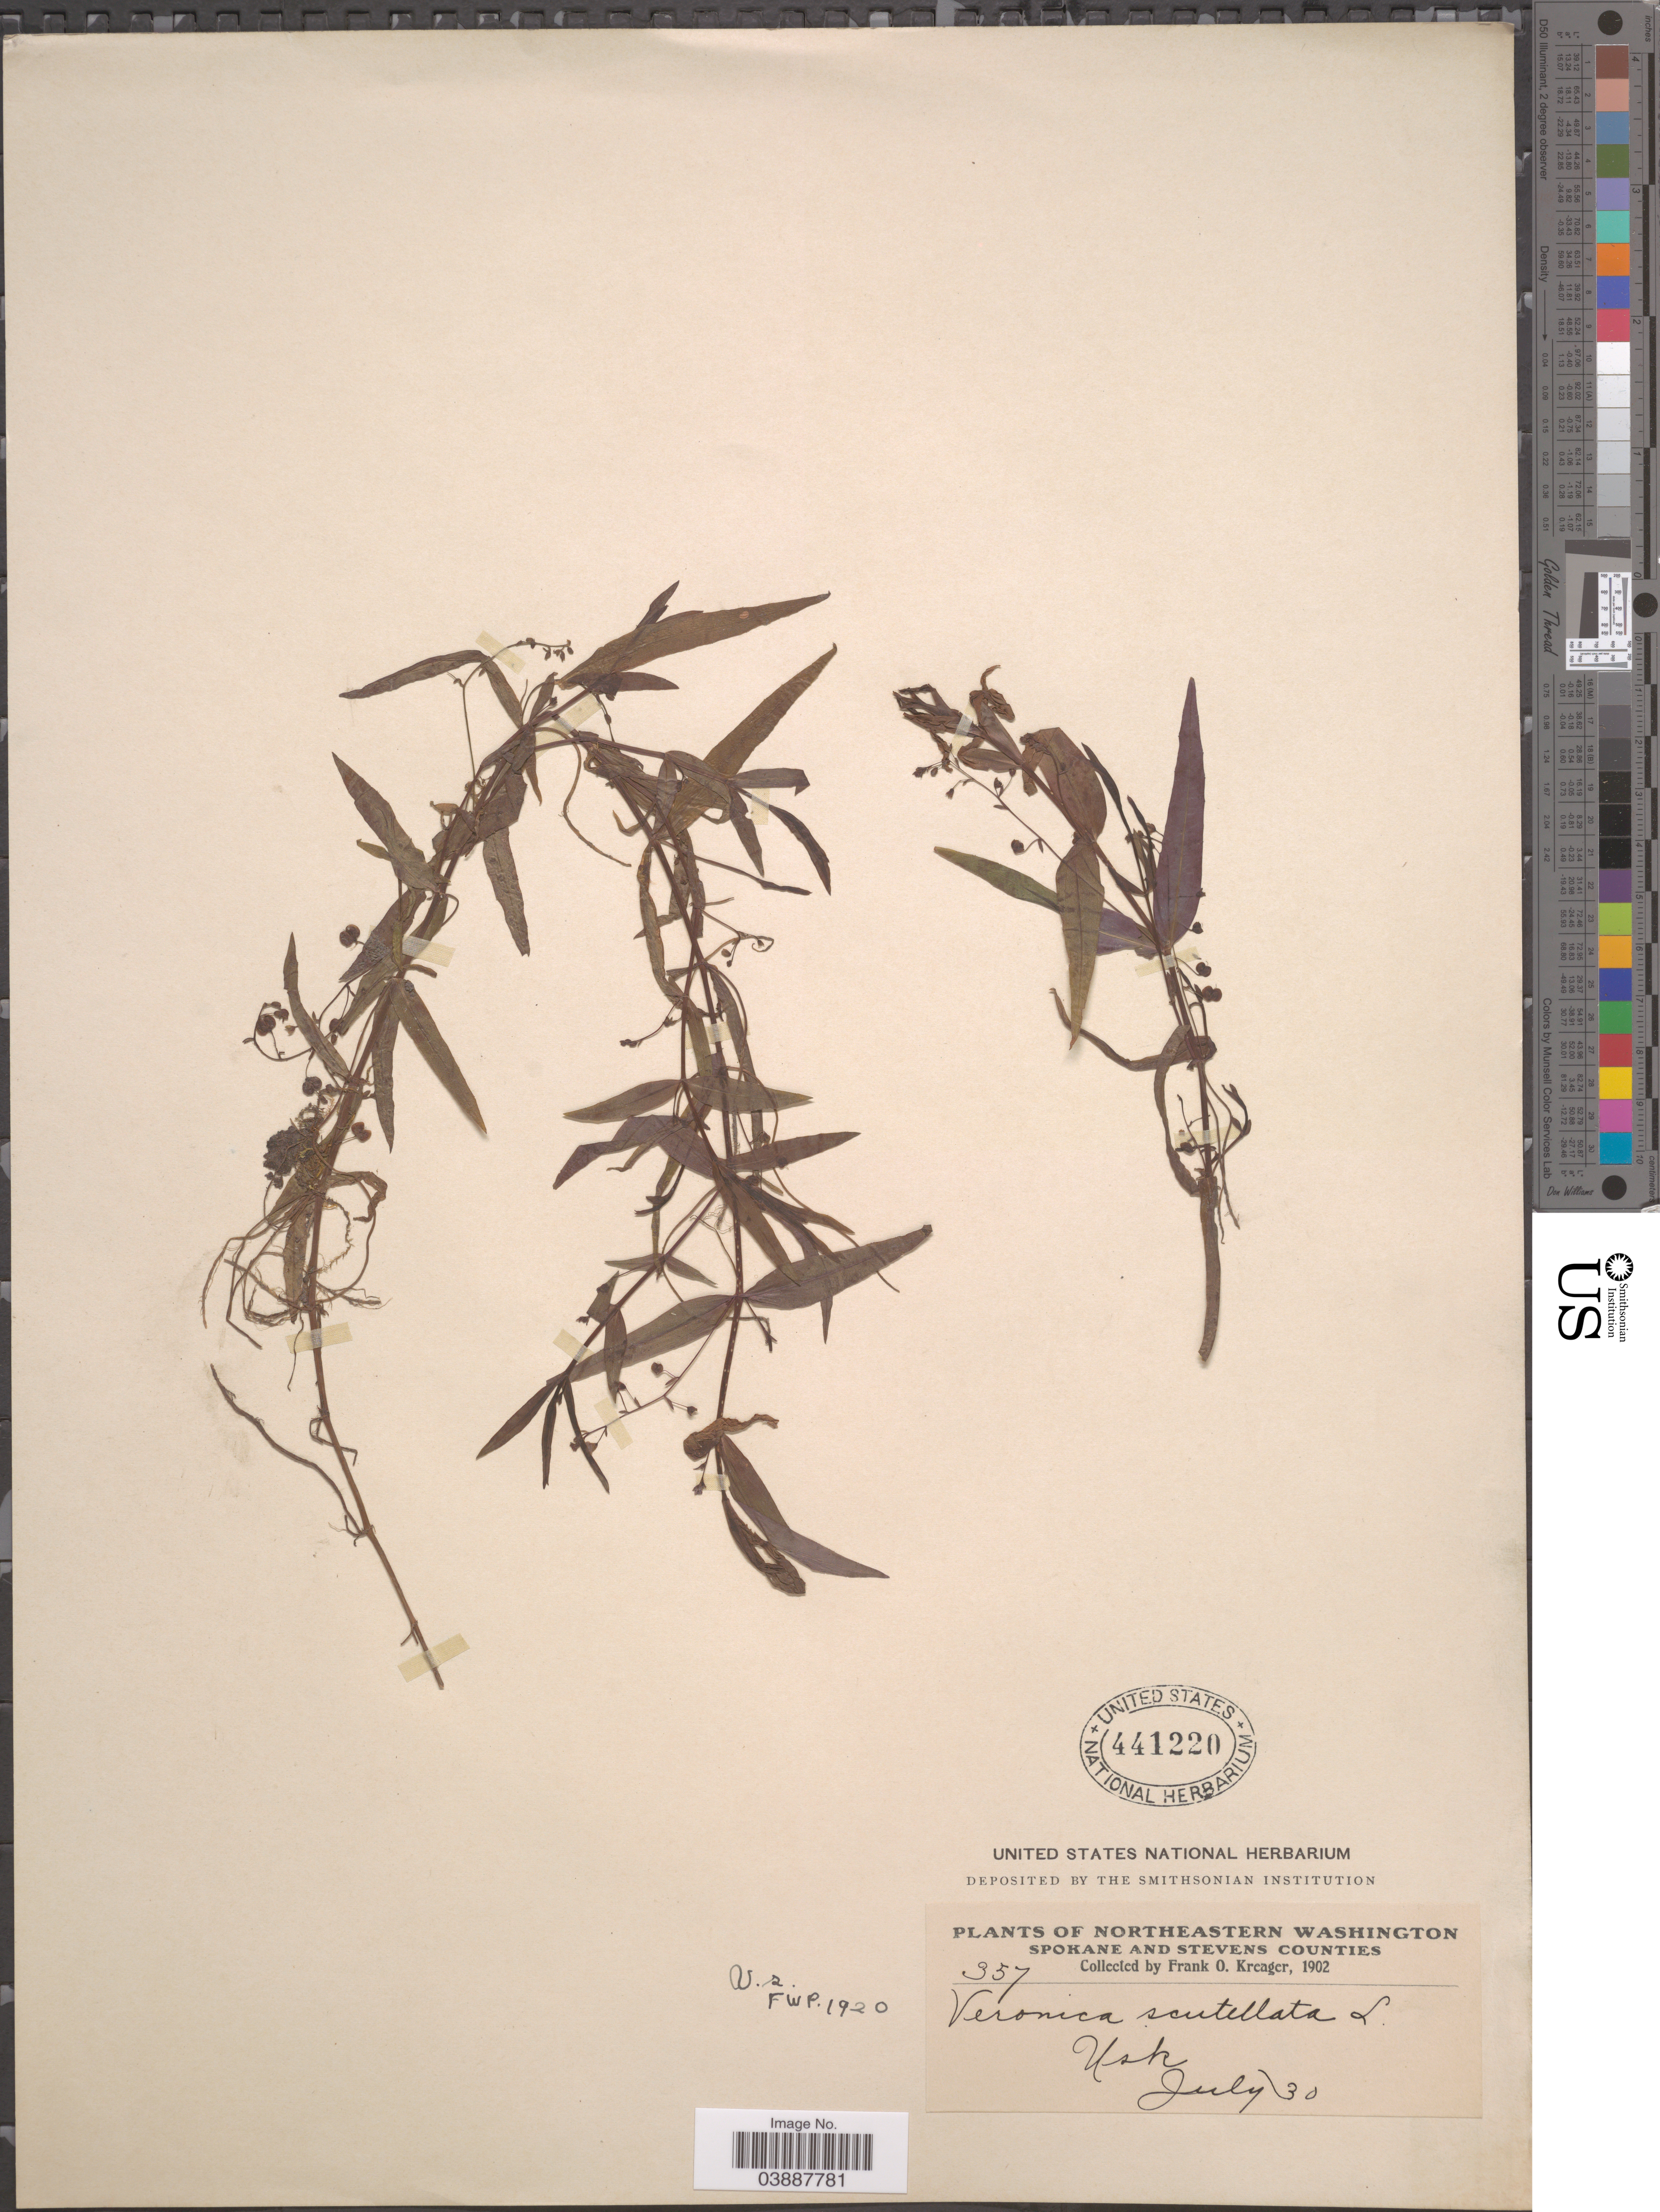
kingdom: Plantae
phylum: Tracheophyta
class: Magnoliopsida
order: Lamiales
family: Plantaginaceae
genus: Veronica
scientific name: Veronica scutellata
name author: L.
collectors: F. Kreager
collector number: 357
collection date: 1902-07-30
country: United States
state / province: Washington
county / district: Spokane / Stevens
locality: Northeastern Washington. Spokane and Stevens Counties. Usk.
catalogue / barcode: US 441220